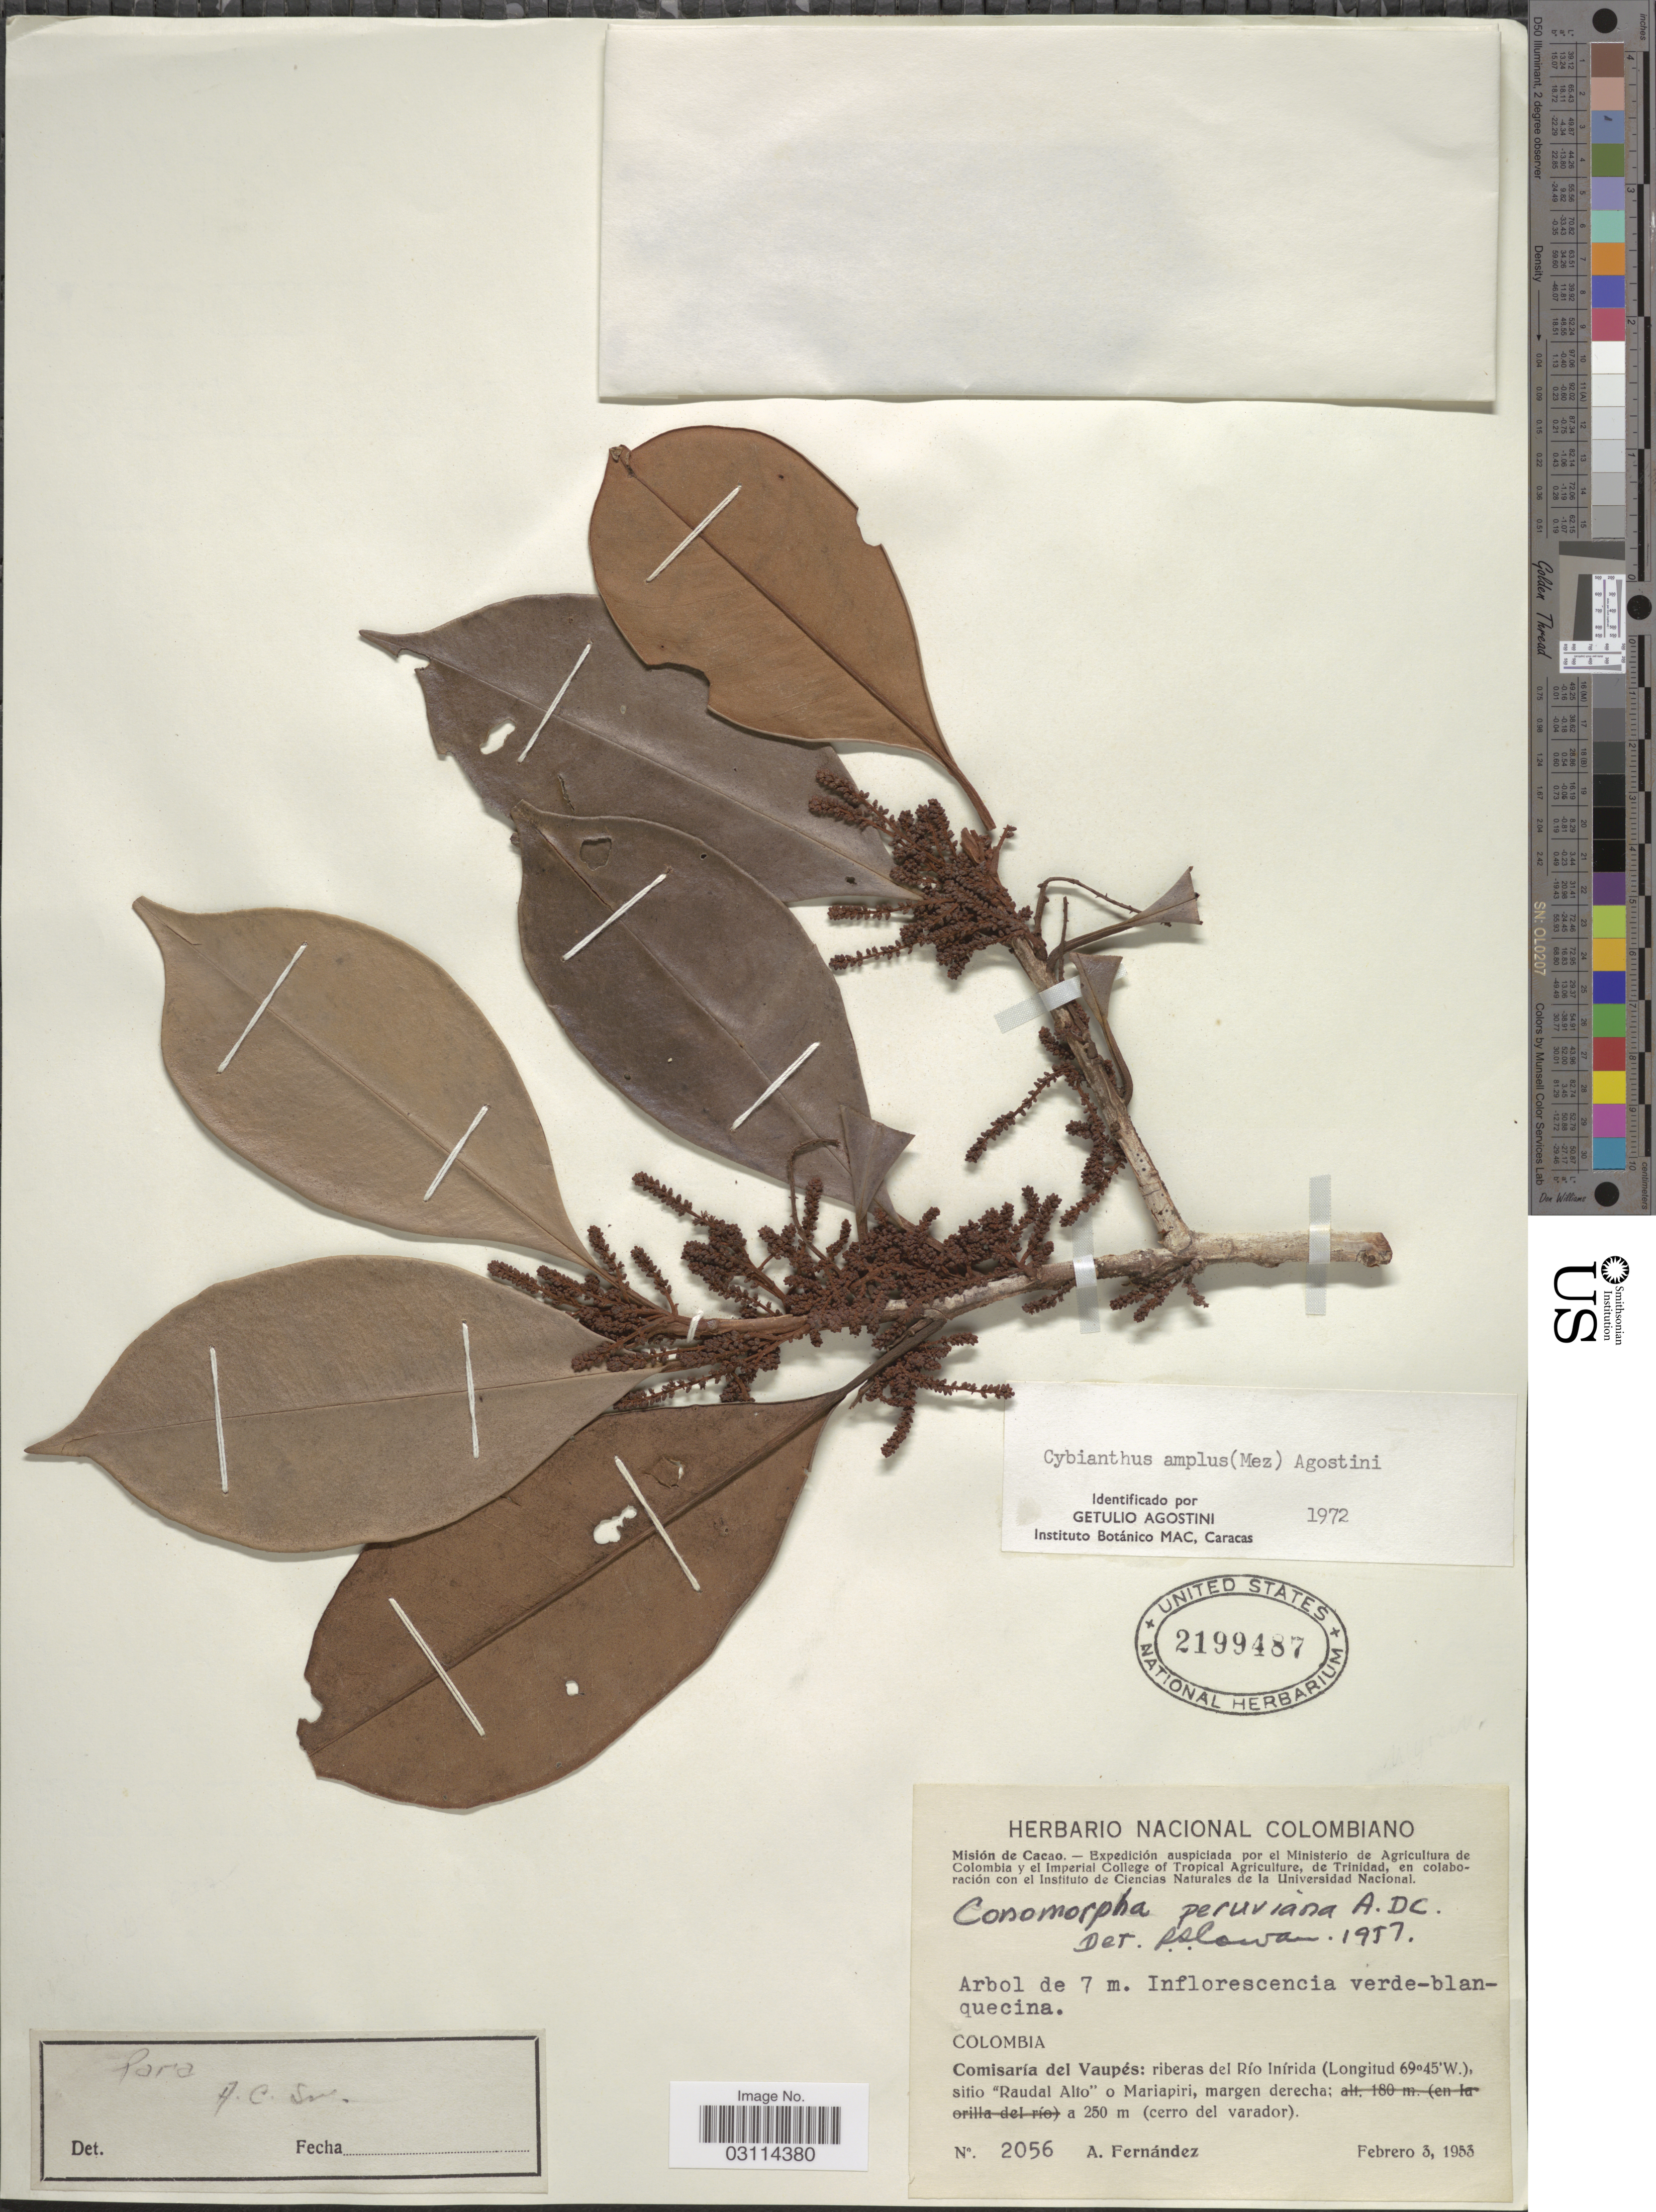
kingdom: Plantae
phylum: Tracheophyta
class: Magnoliopsida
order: Ericales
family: Primulaceae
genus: Cybianthus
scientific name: Cybianthus amplus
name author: (Mez) G. Agostini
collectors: A. Fernández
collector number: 2056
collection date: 1953-02-03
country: Colombia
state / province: Vaupés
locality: Comisaria del Vaupés: riberas del Río Inírida, sitio "Raudal Alto" o Mariapiri, margen derecha. (cerro del varador).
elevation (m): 250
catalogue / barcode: US 2199487